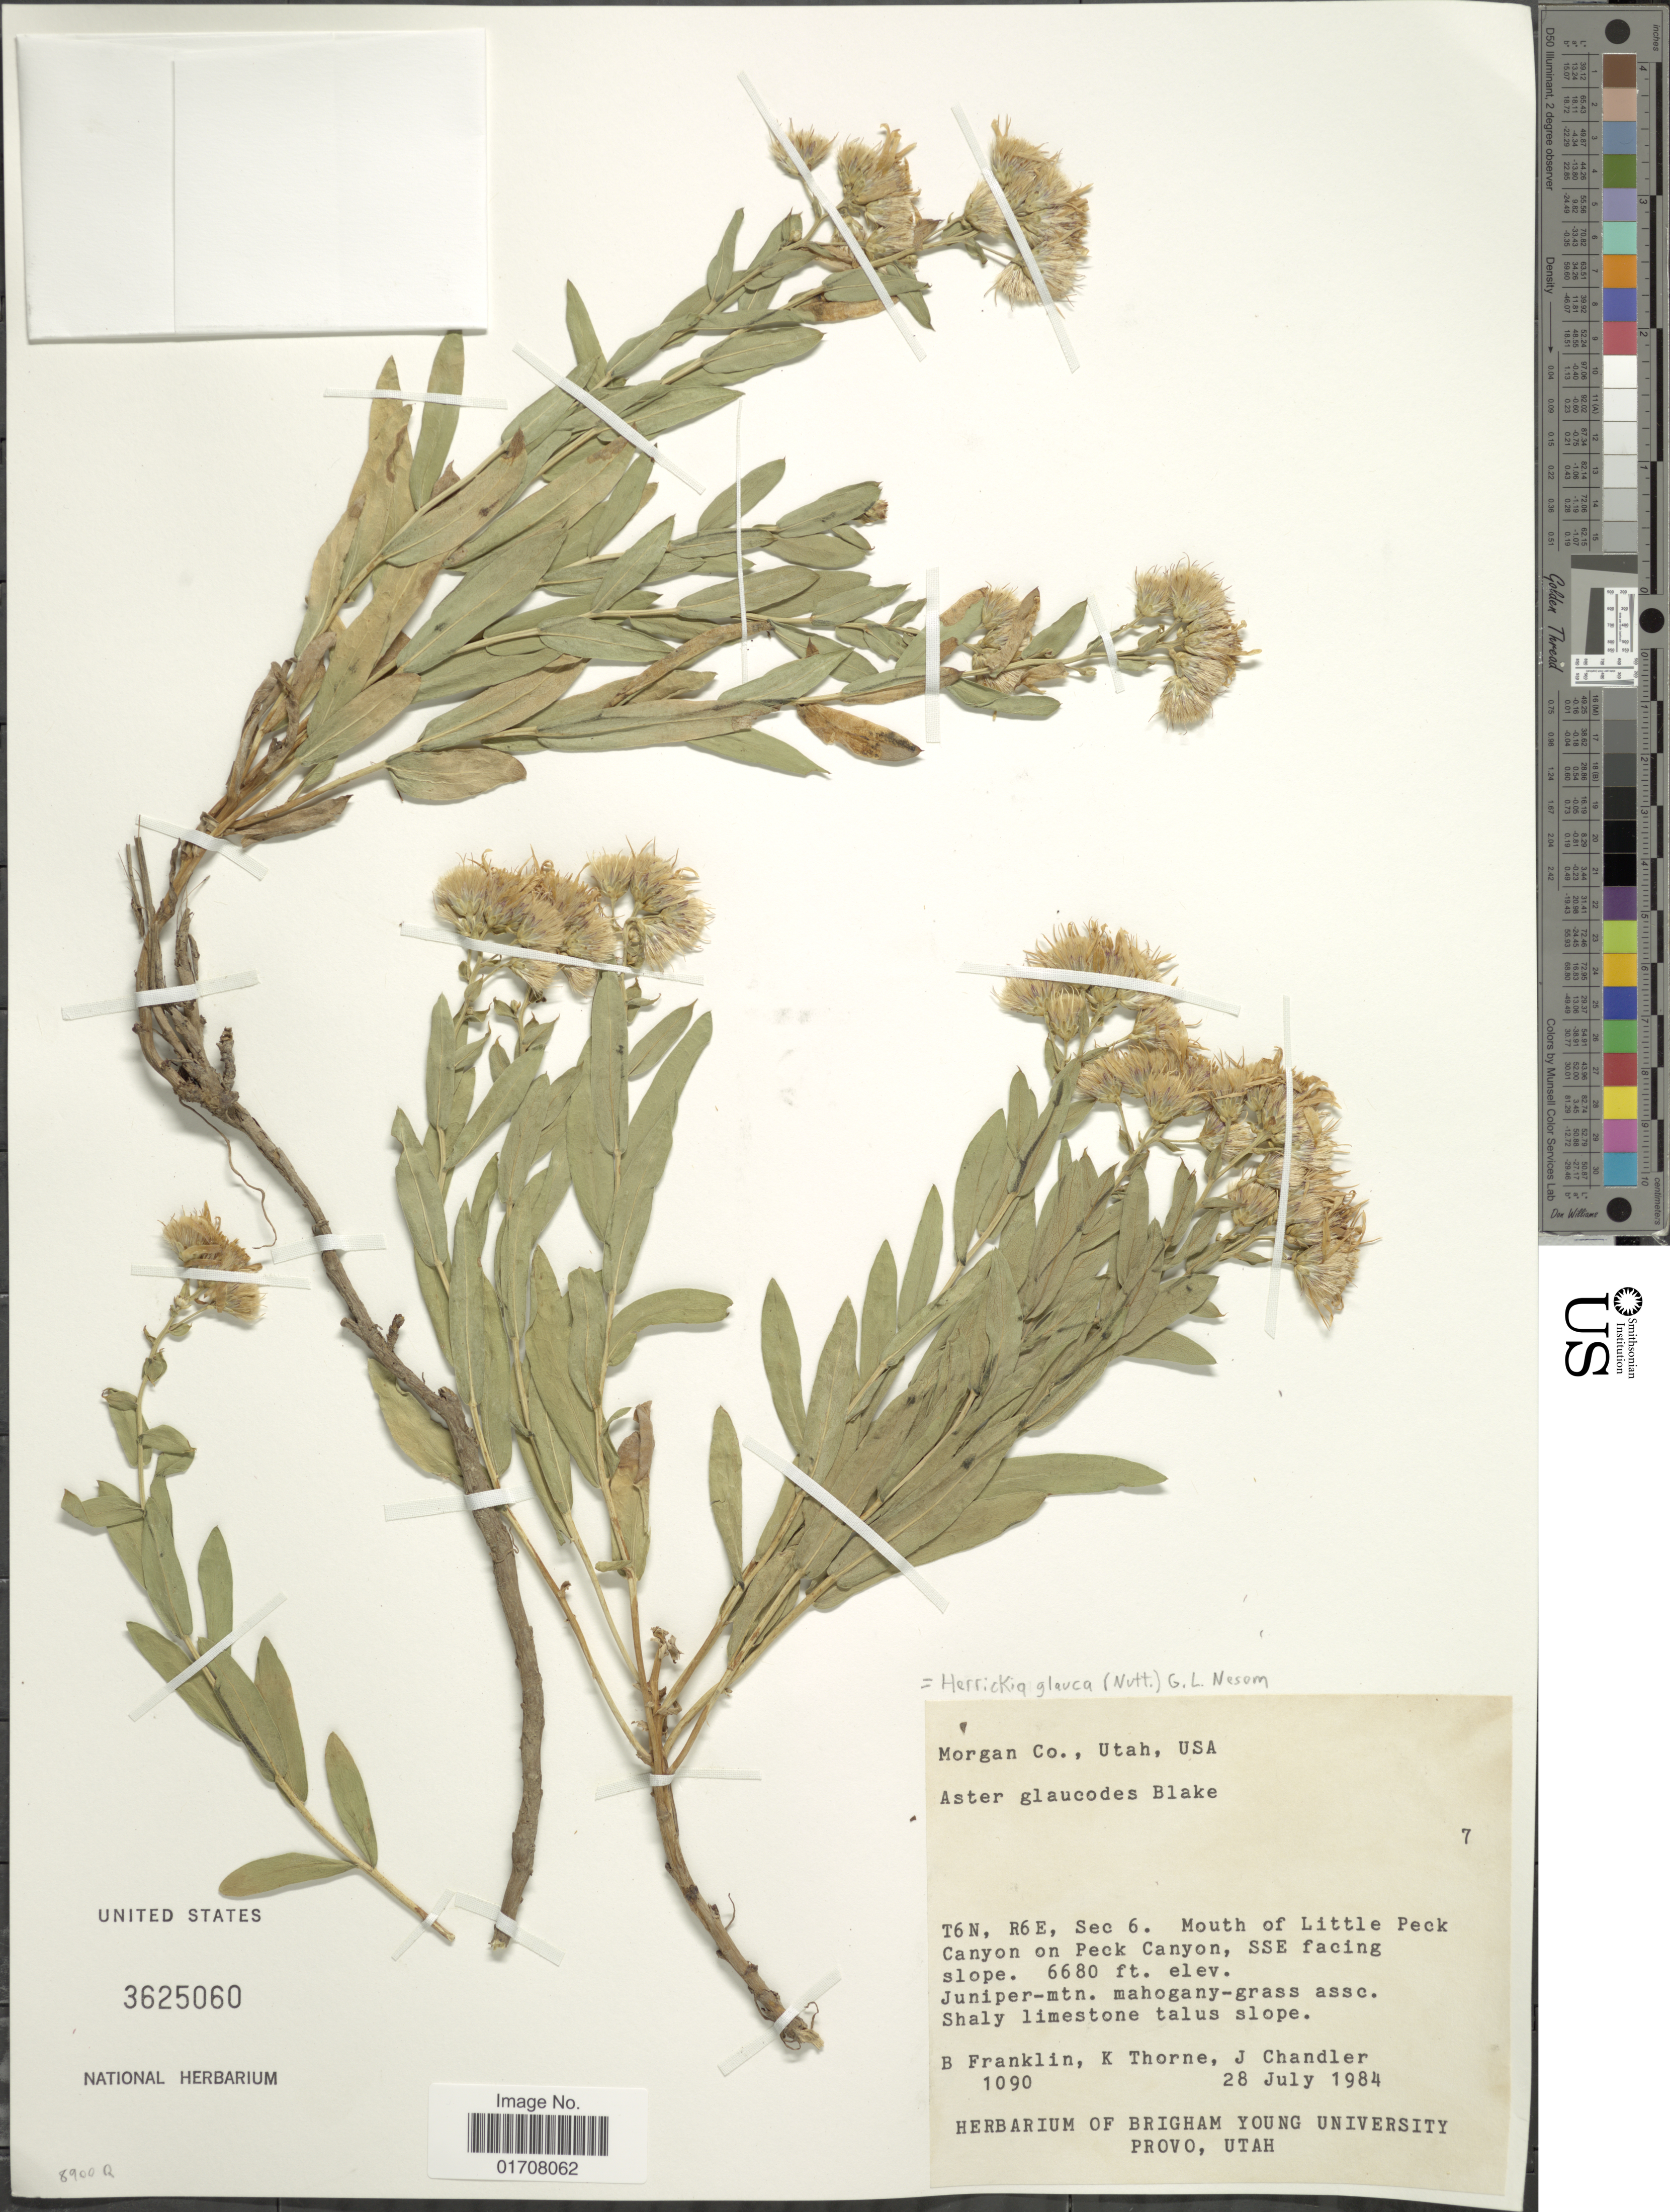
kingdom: Plantae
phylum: Tracheophyta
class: Magnoliopsida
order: Asterales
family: Asteraceae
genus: Herrickia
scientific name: Herrickia glauca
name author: (Nutt.) Brouillet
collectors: B. Franklin, K. Thorne & J. Chandler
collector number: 1090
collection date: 1984-07-28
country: United States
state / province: Utah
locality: Morgan Co., T6N, R6E, Sec 6., Mouth of Little Peck Canyon on Peck Canyon, SSE facing slope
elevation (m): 2036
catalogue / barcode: US 3625060